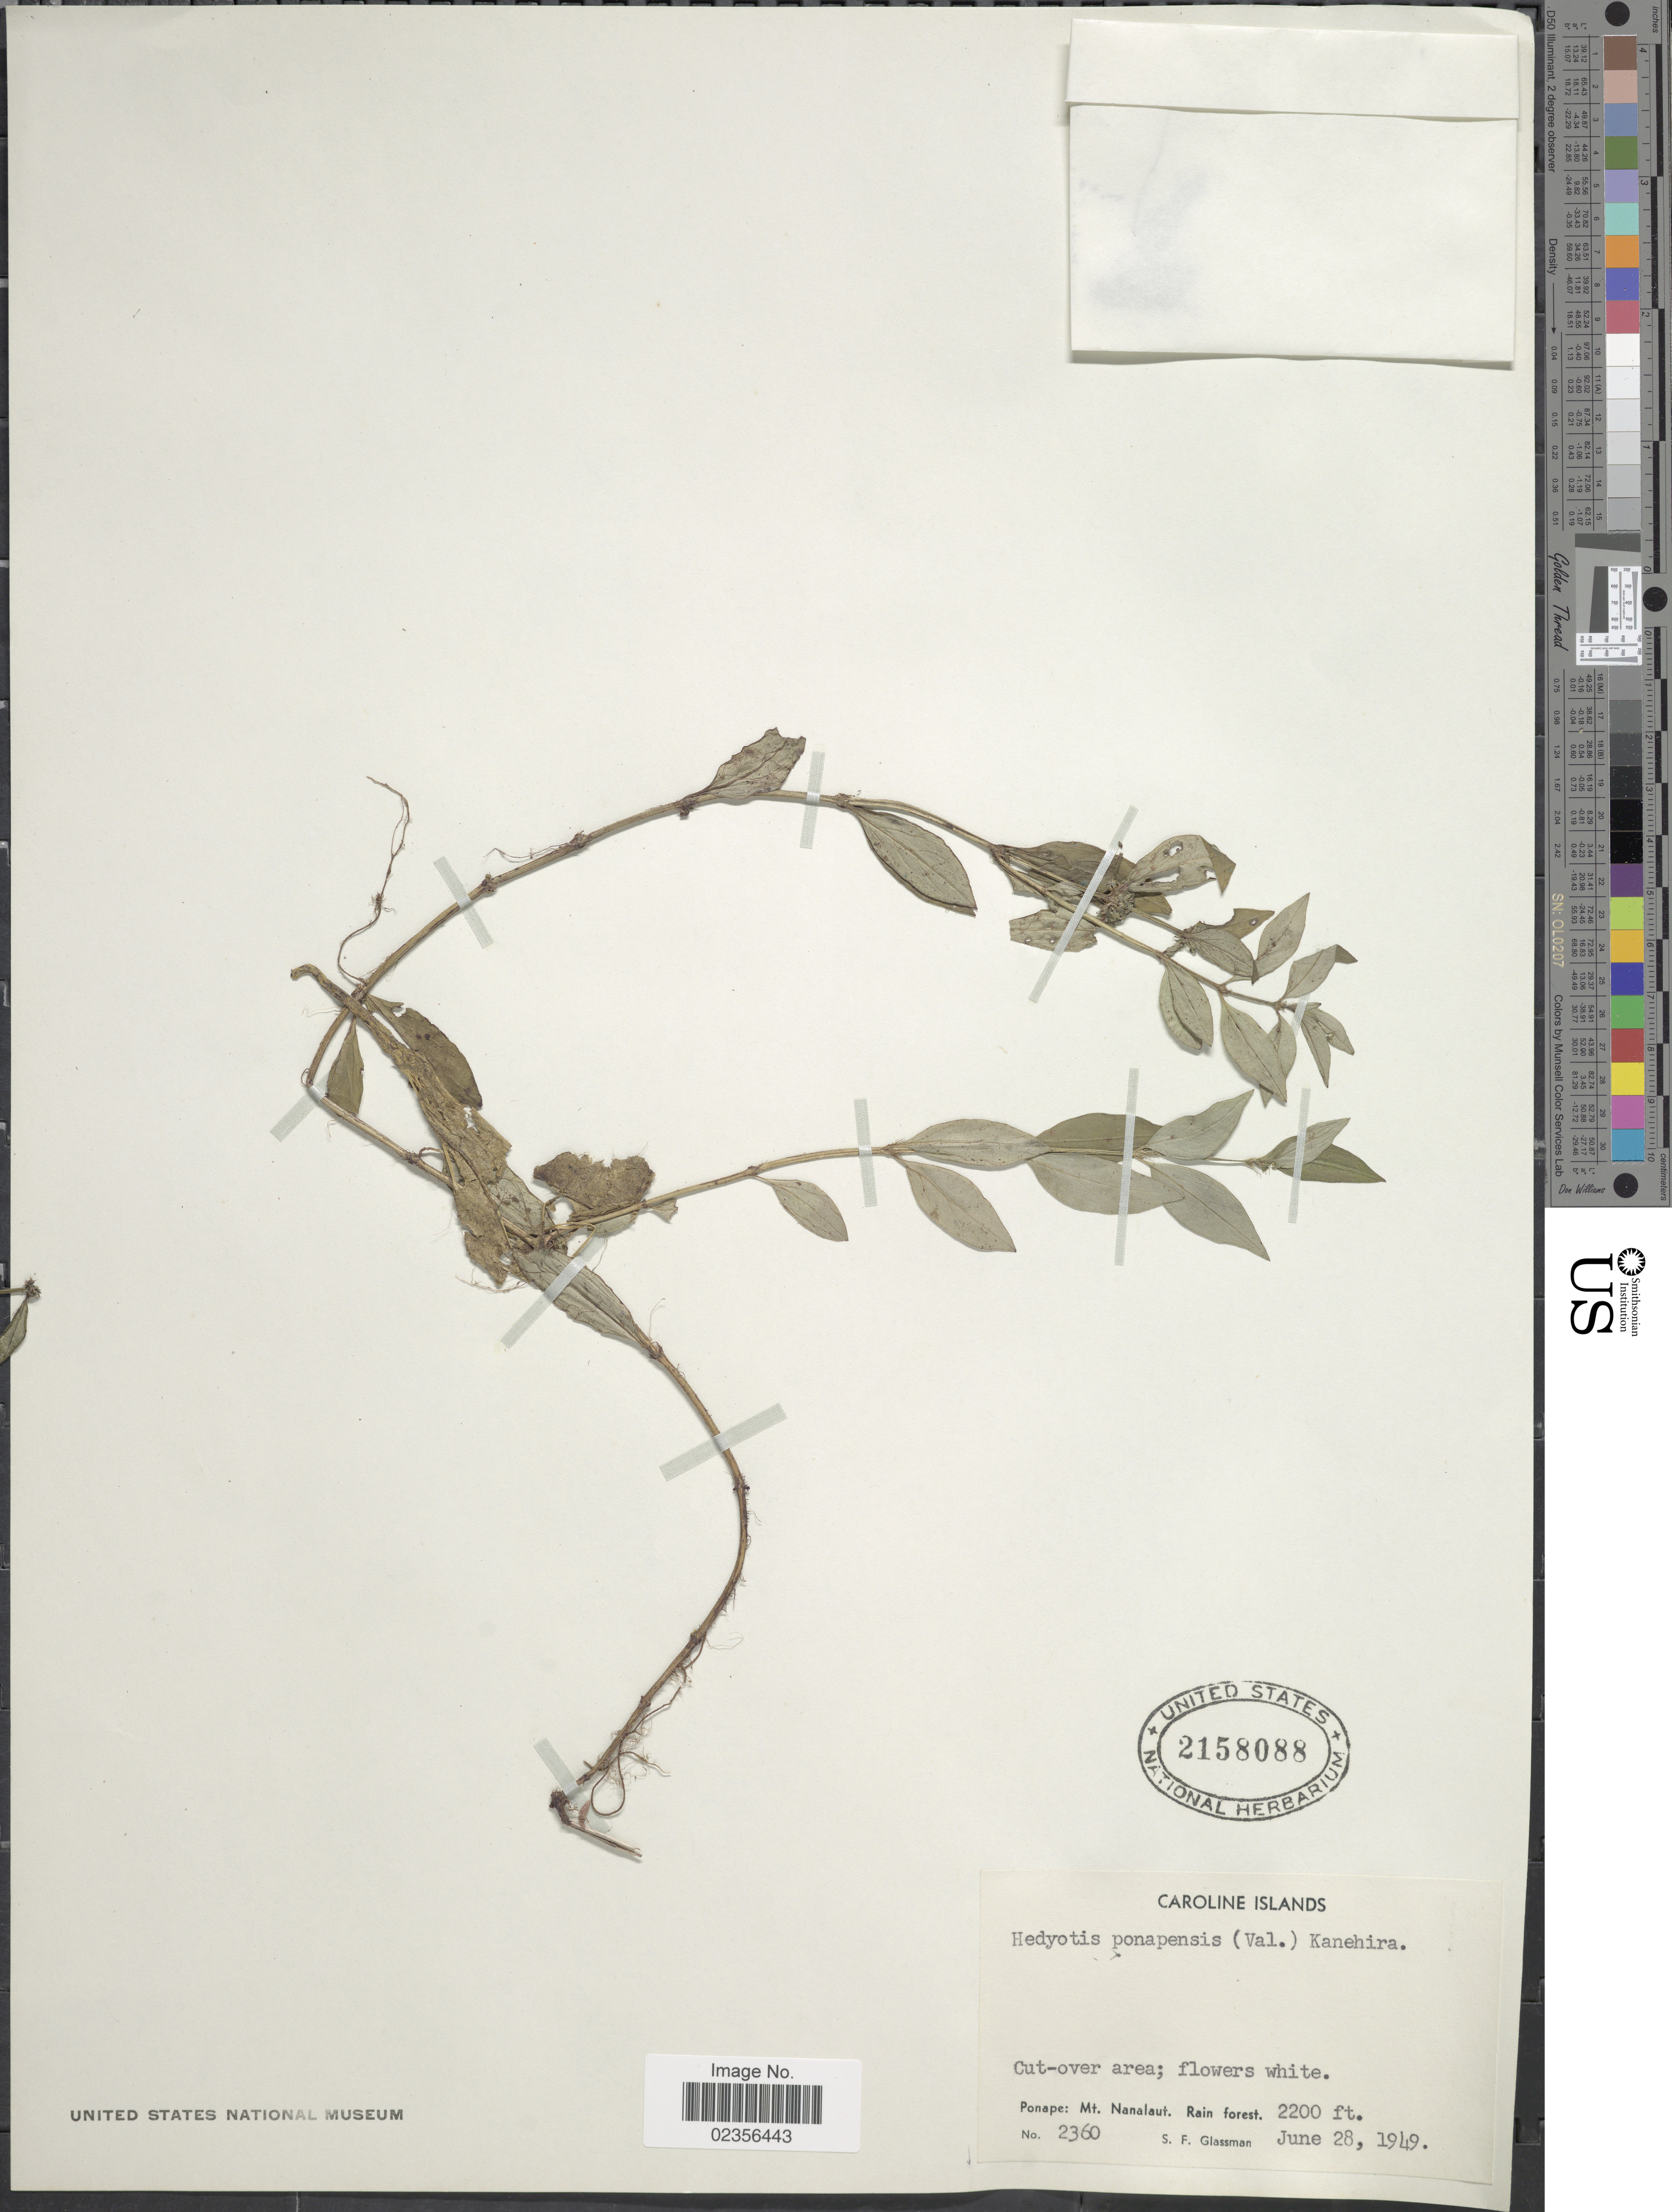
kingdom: Plantae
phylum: Tracheophyta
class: Magnoliopsida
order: Gentianales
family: Rubiaceae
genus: Hedyotis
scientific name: Hedyotis ponapensis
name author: (Valeton) Kaneh.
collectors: S. F. Glassman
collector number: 2360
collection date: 1949-06-28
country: Micronesia, Federated States of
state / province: Pohnpei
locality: Caroline Islands. Ponape: Mt. Nanalaut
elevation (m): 671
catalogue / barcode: US 2158088